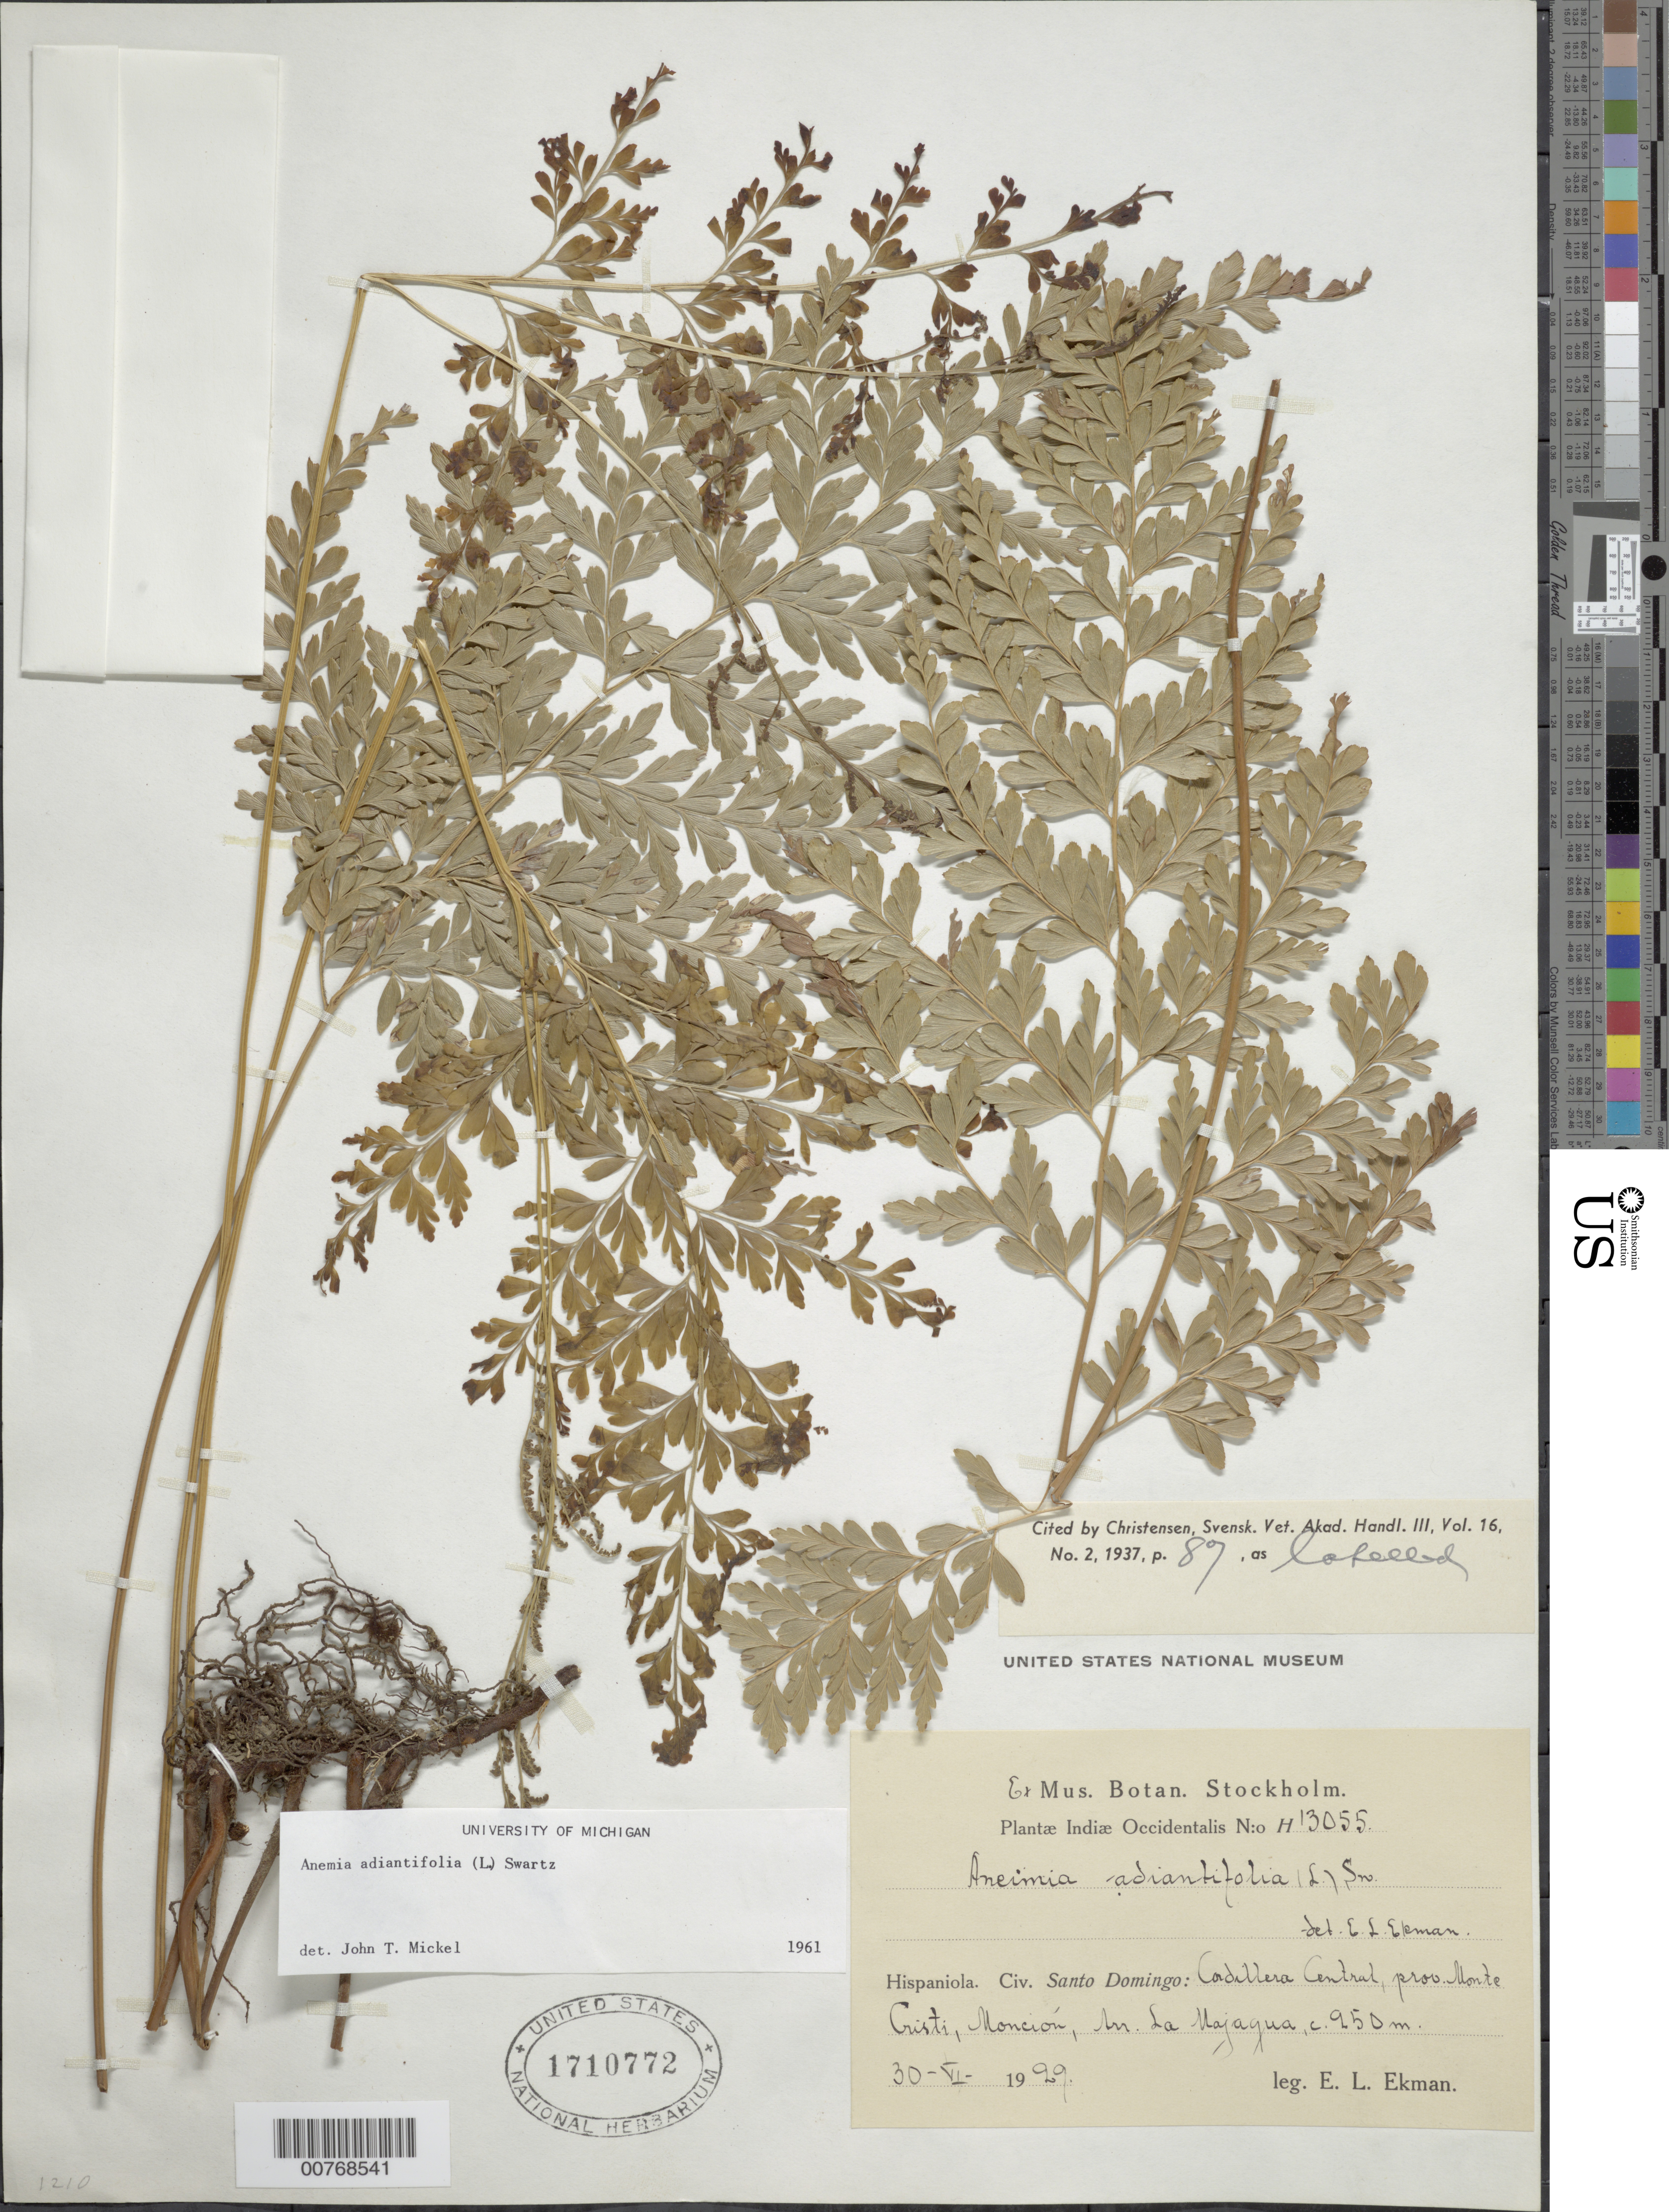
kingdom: Plantae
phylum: Tracheophyta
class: Polypodiopsida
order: Schizaeales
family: Anemiaceae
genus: Anemia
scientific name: Anemia adiantifolia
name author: (L.) Sw.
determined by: Mickel, J. T., (NY), New York Botanical Garden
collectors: E. L. Ekman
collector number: H 13055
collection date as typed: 30 Jun 1929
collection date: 1929-06-30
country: Dominican Republic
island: Hispaniola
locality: Santo Domingo. Cordillera Central. Provincia Monte Cristi, Monción, M. La Majagua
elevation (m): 250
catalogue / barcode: US 1710772